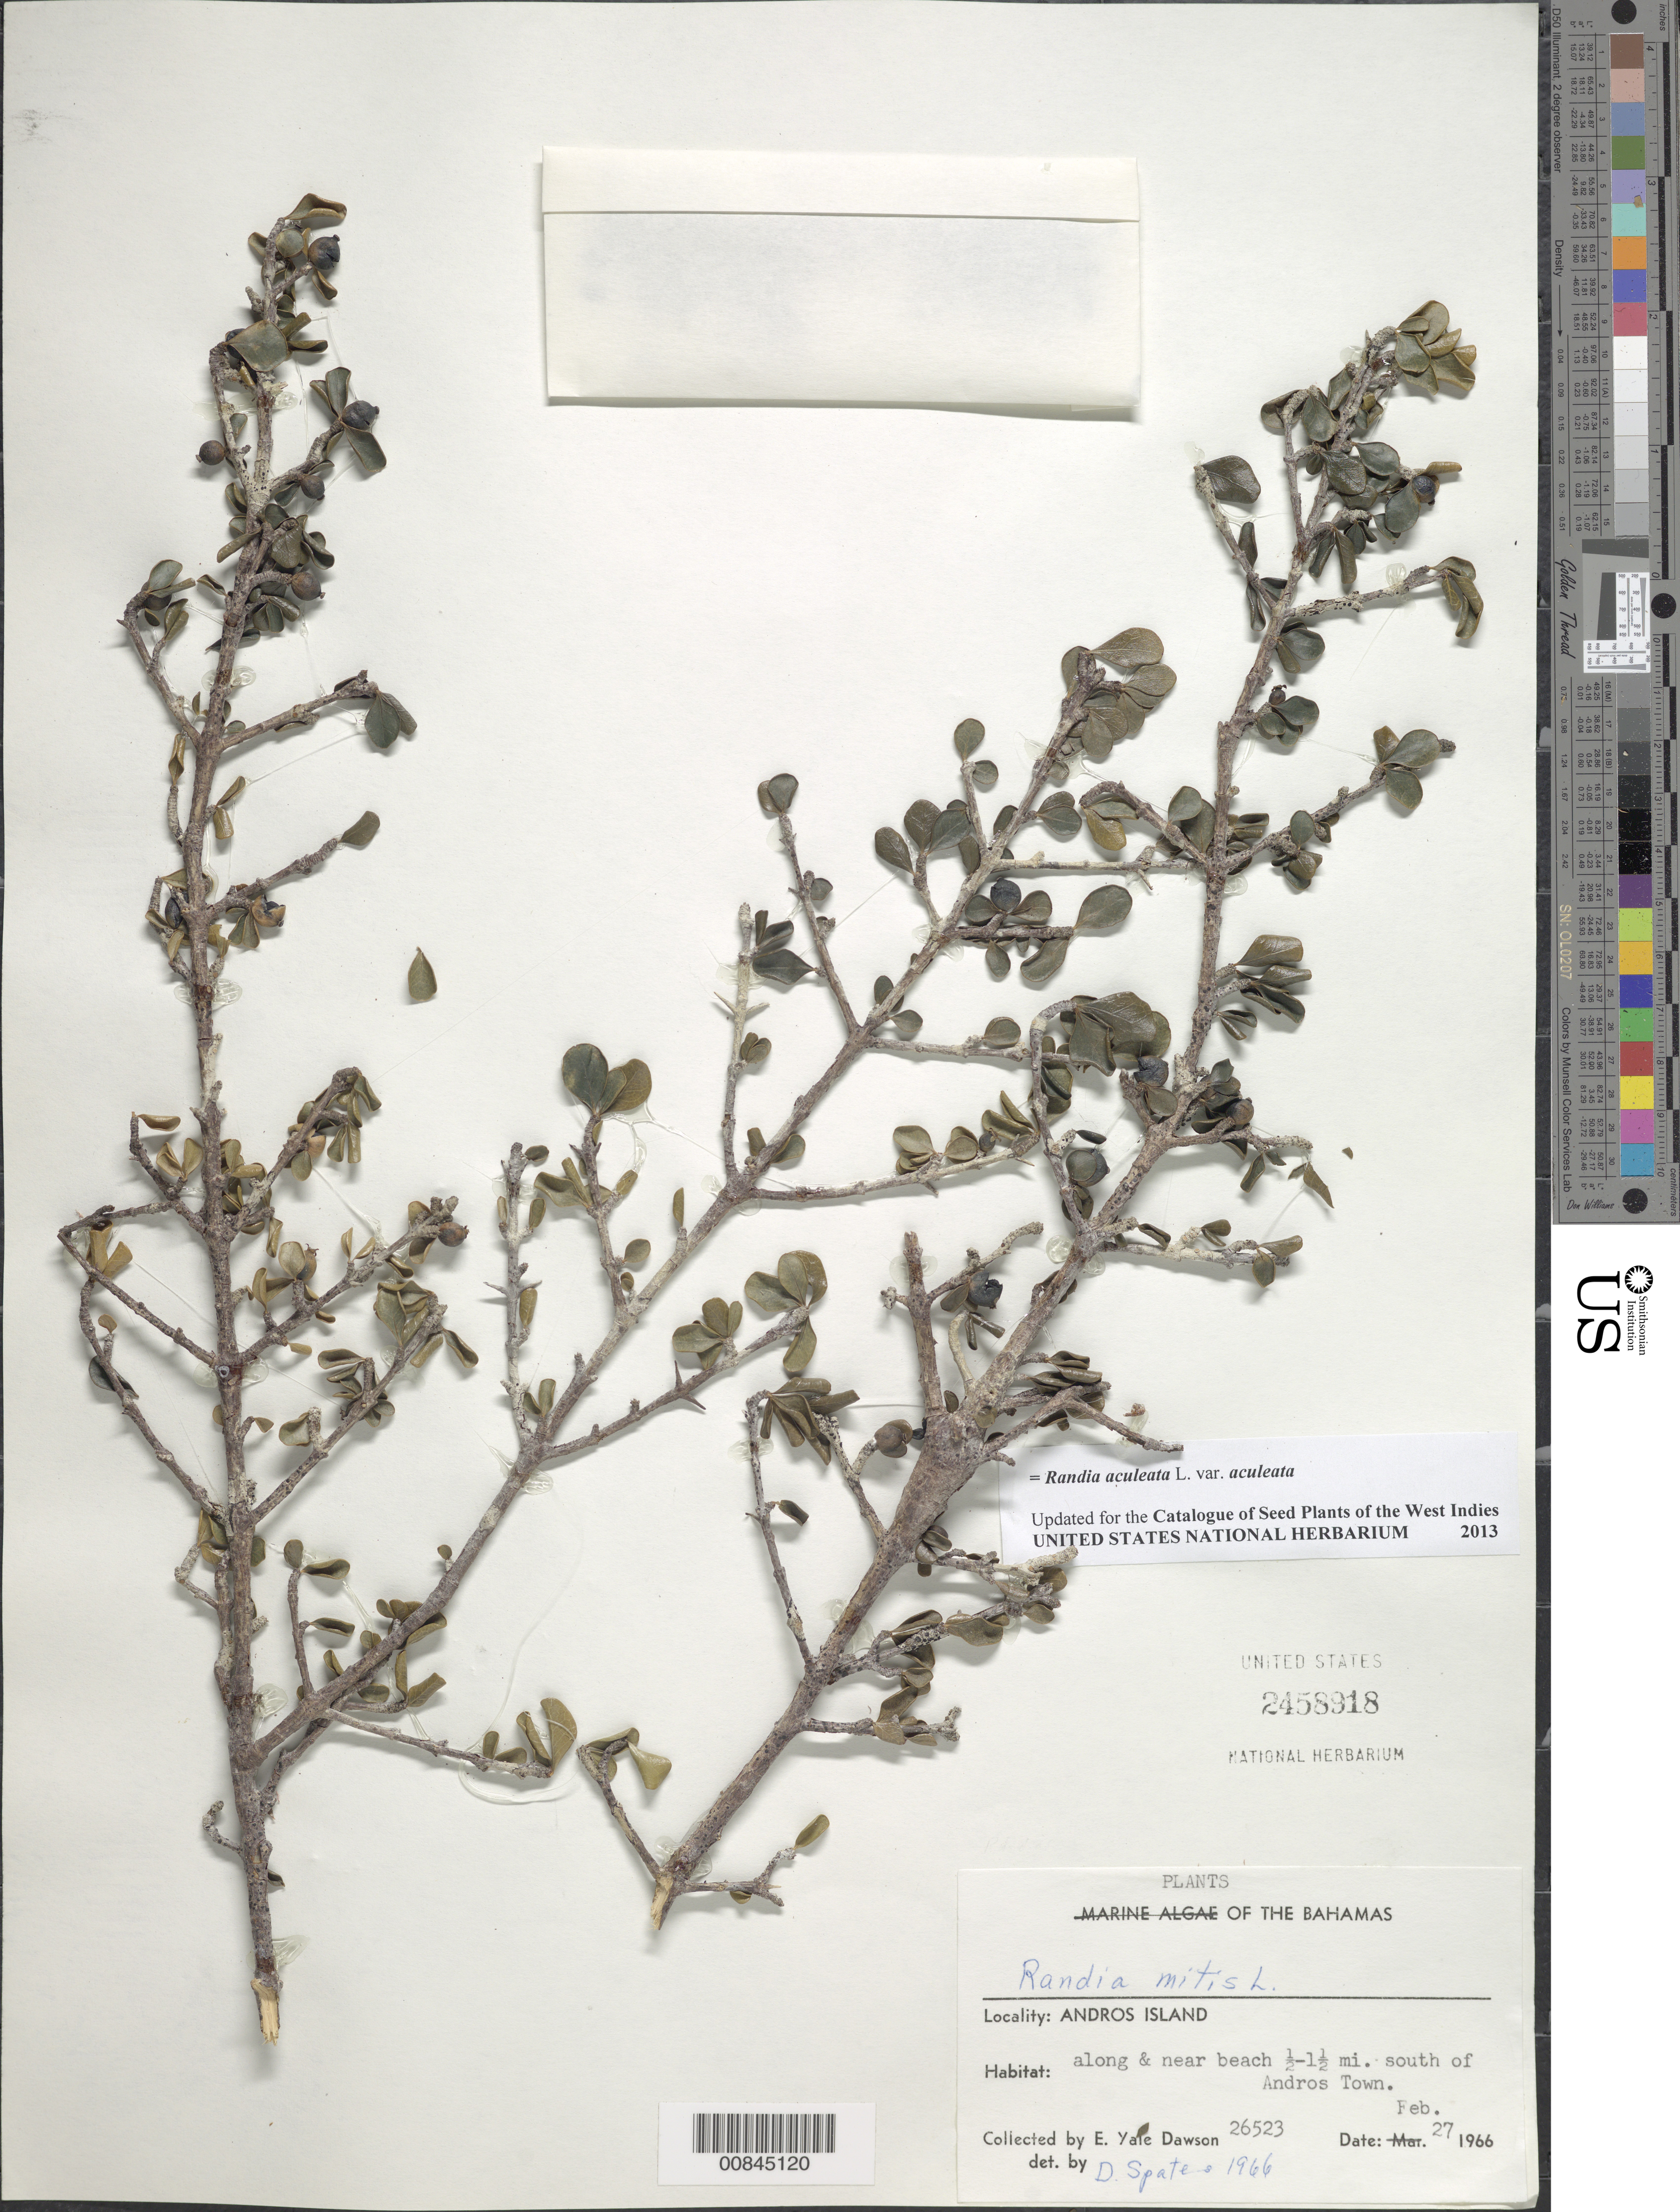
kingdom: Plantae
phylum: Tracheophyta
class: Magnoliopsida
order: Gentianales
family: Rubiaceae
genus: Randia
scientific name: Randia aculeata var. aculeata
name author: L.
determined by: Spates, D.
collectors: E. Y. Dawson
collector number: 26523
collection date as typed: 27 Feb 1966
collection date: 1966-02-27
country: Bahamas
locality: Andros Island. Beach .5-1.5 mi. south of Andros Town.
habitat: Along and near beach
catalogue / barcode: US 2458918